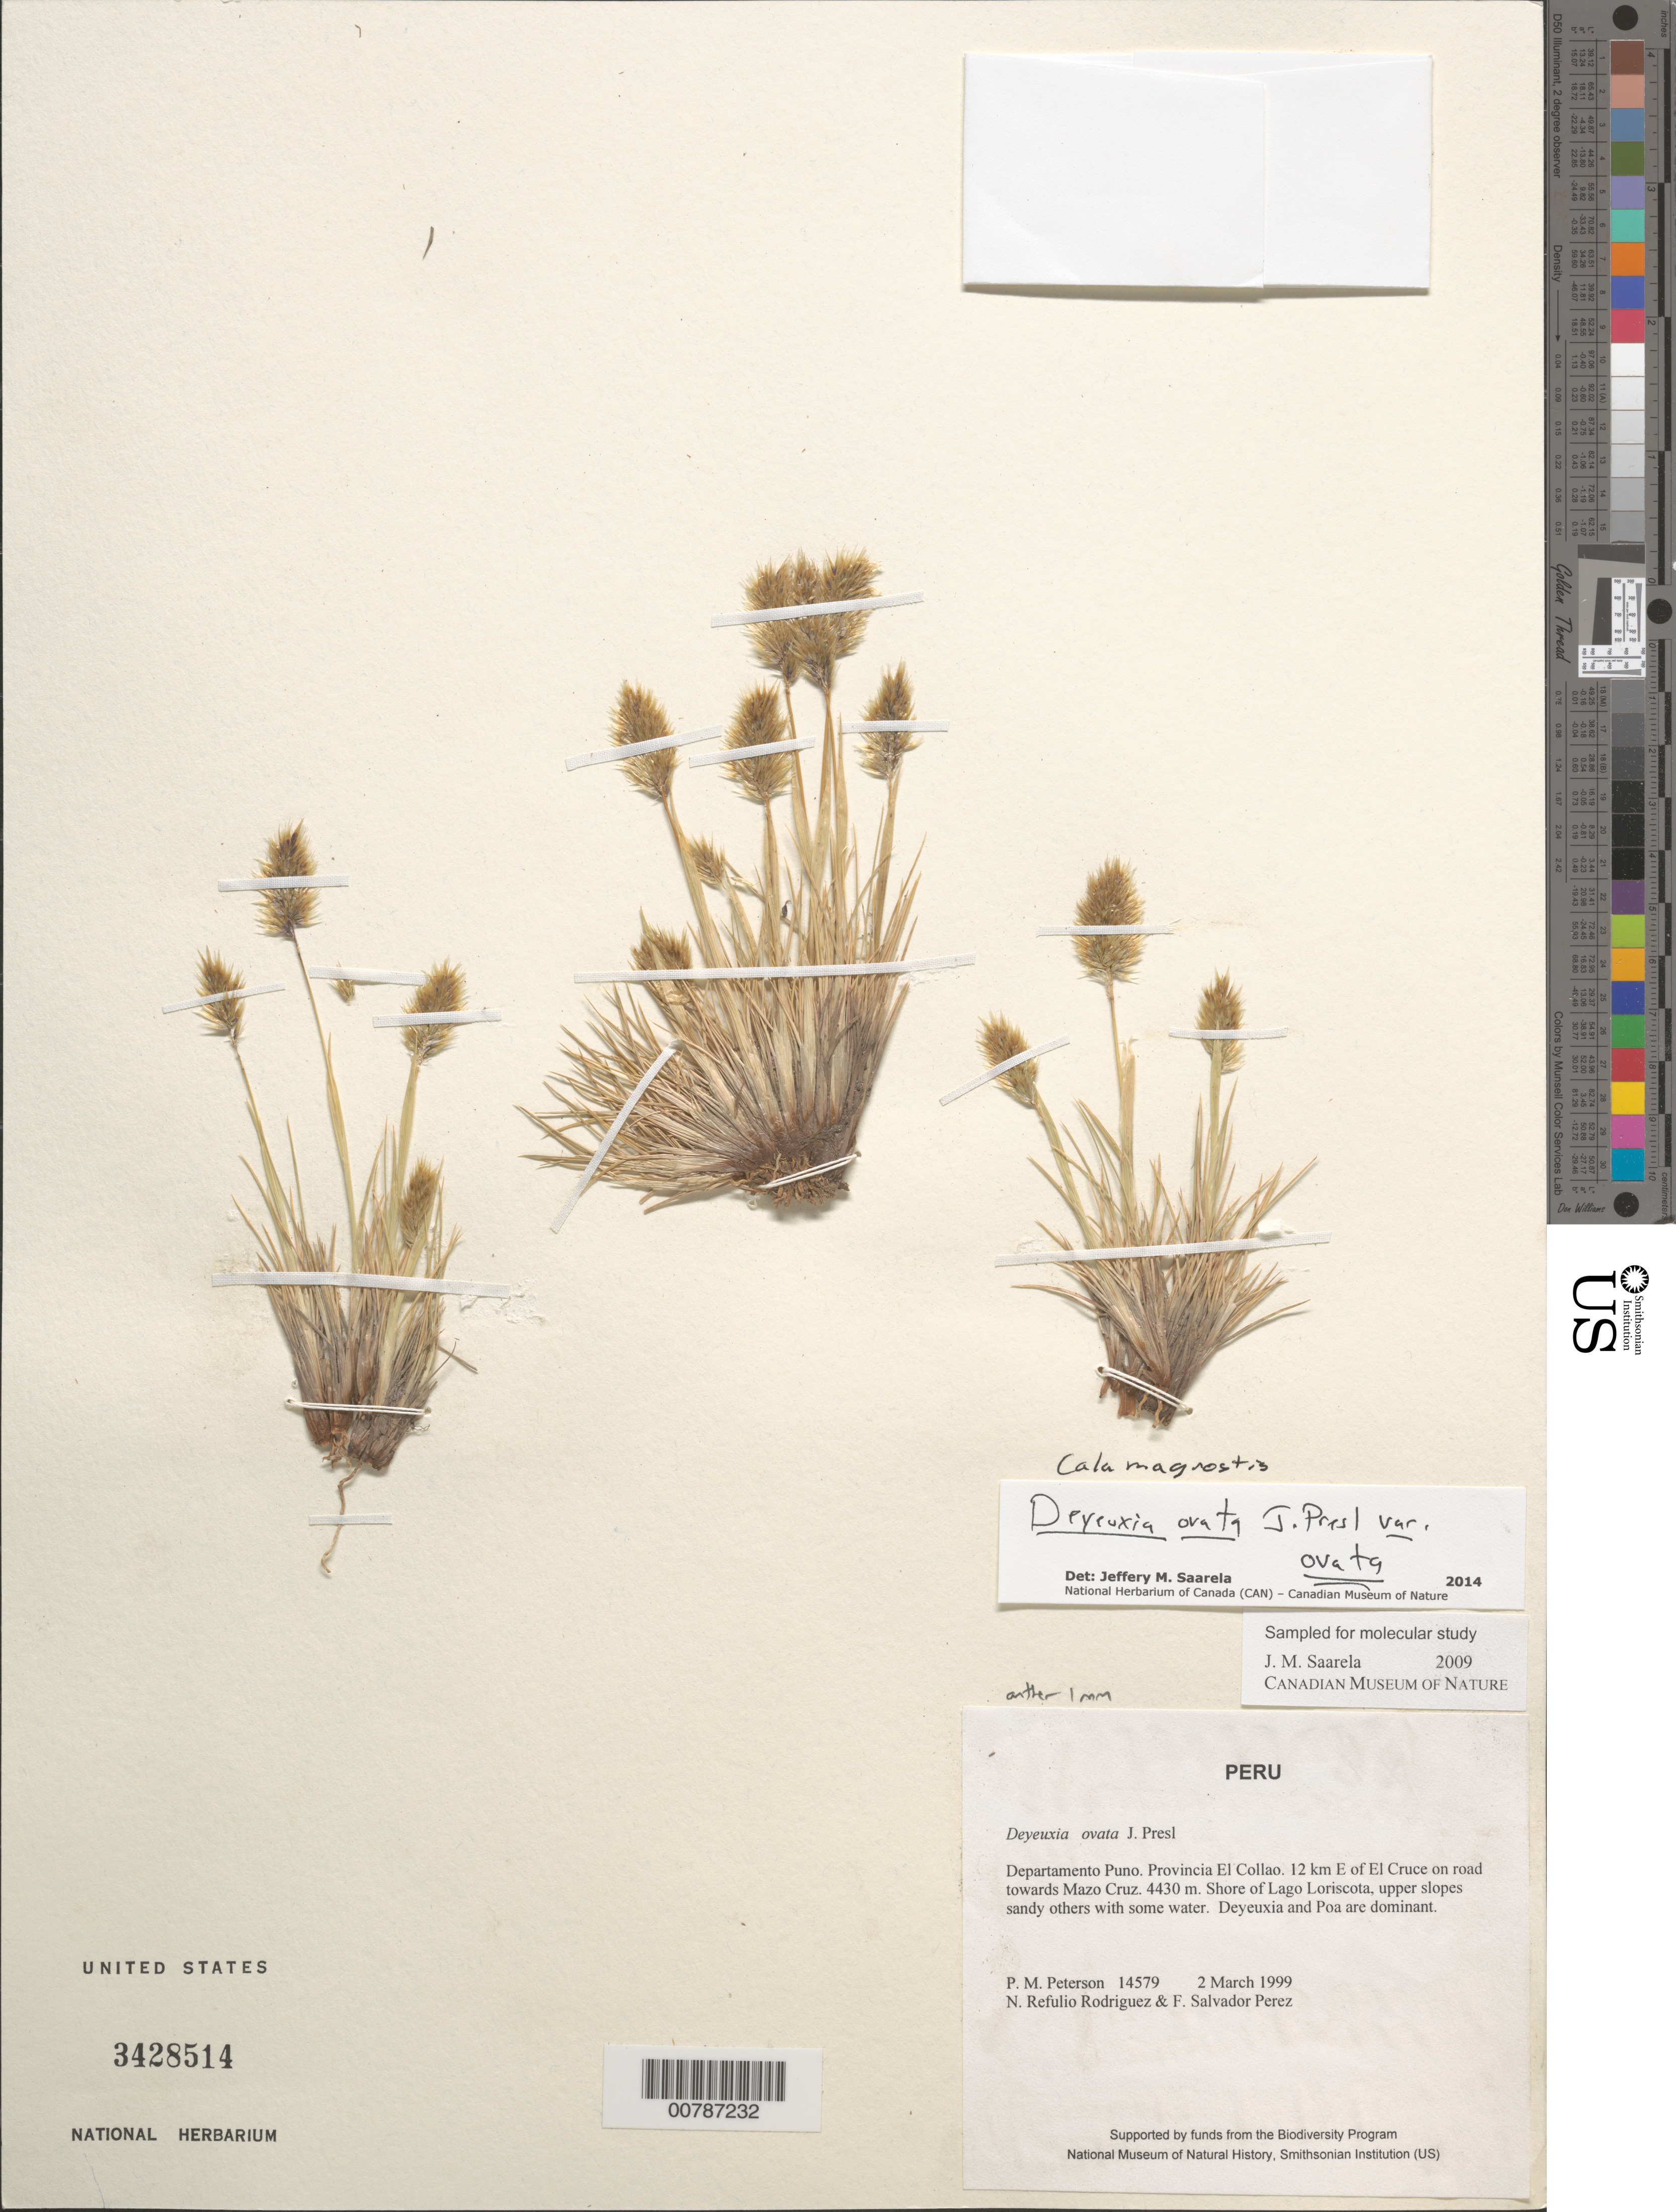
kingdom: Plantae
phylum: Tracheophyta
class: Liliopsida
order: Poales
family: Poaceae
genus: Calamagrostis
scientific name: Calamagrostis ovata var. ovata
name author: (J. Presl) Steud.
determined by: Saarela, J. M., (CAN), Canadian Museum of Nature (CANADA)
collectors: P. M. Peterson, N. Refulio-Rodríguez & F. Salvador Perez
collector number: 14579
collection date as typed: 02 Mar 1999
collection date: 1999-03-02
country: Peru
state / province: Puno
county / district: El Collao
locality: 12 km E of El Cruce on road towards Mazo Cruz.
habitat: Shore of Lago Loriscota, upper slopes sandy others with some water. Deyeuxia and Poa are dominant.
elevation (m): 4430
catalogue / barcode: US 3428514